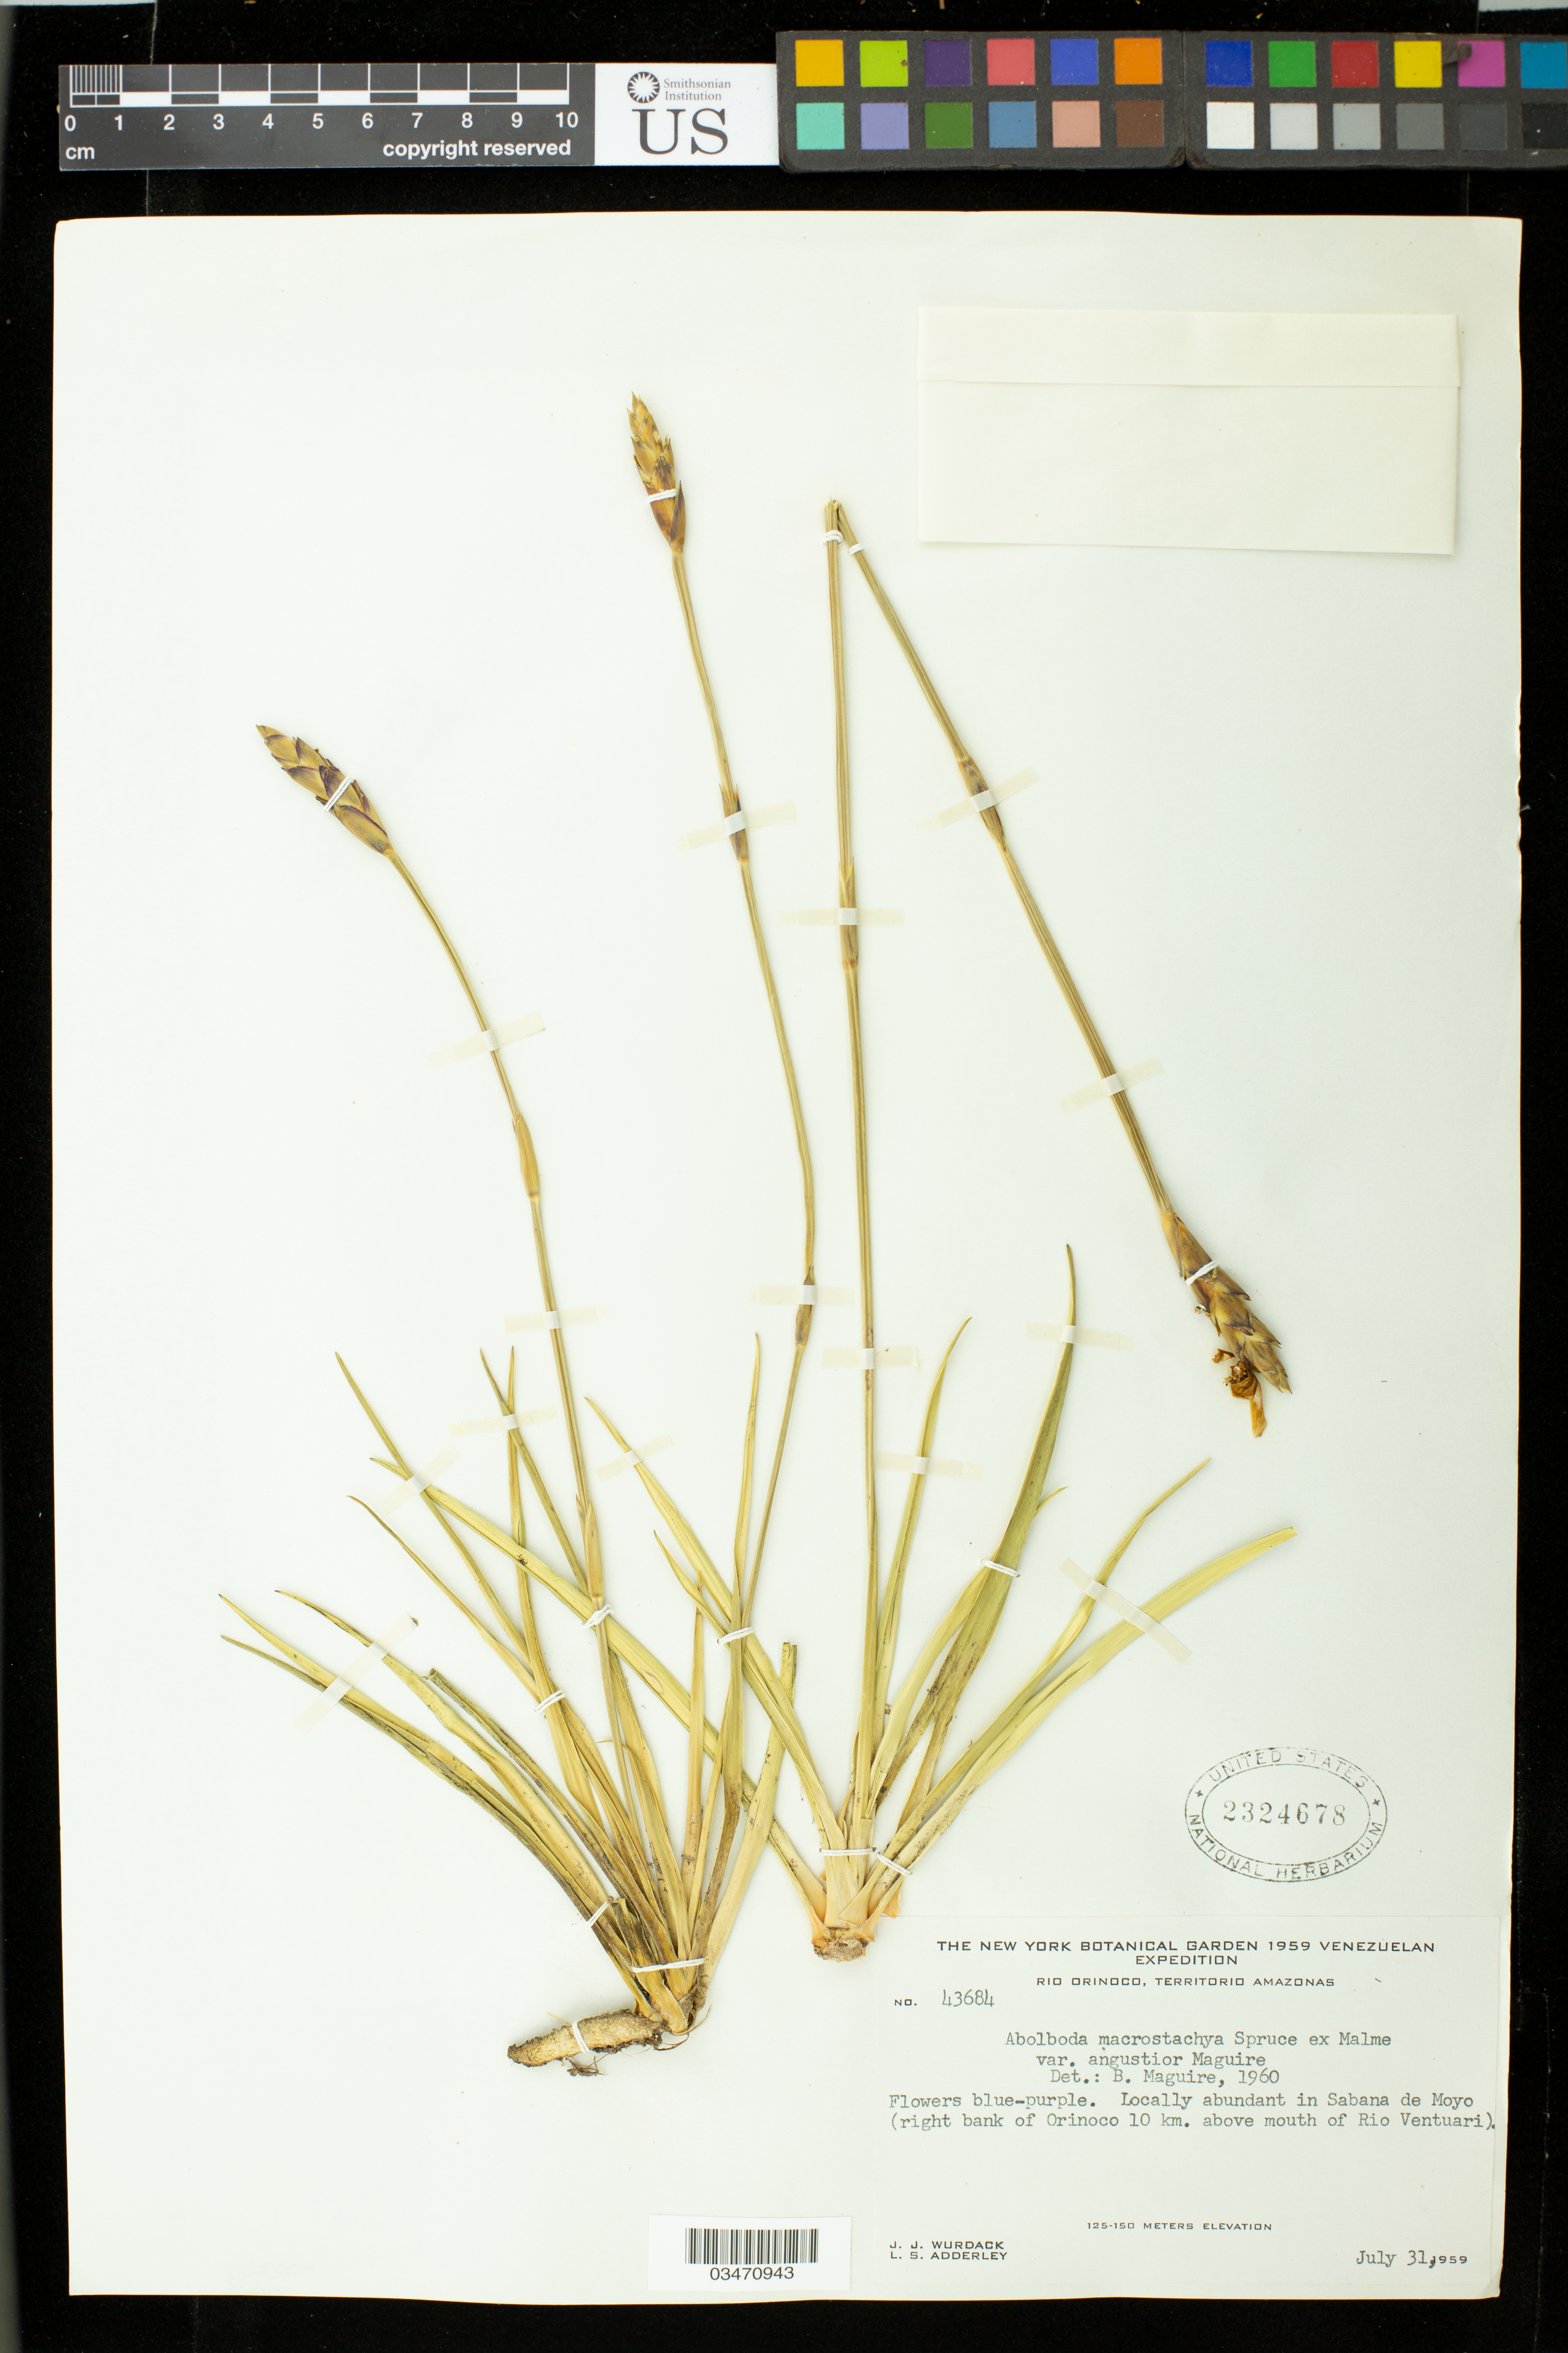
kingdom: Plantae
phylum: Tracheophyta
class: Liliopsida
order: Poales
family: Xyridaceae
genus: Abolboda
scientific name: Abolboda macrostachya var. angustior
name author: Maguire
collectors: J. J. Wurdack & L. S. Adderley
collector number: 43684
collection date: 1959-07-31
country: Venezuela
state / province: Amazonas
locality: Sabana de Moyo, right bank of Orinoco 10 km above mouth of Río Ventuari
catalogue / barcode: US 2324678